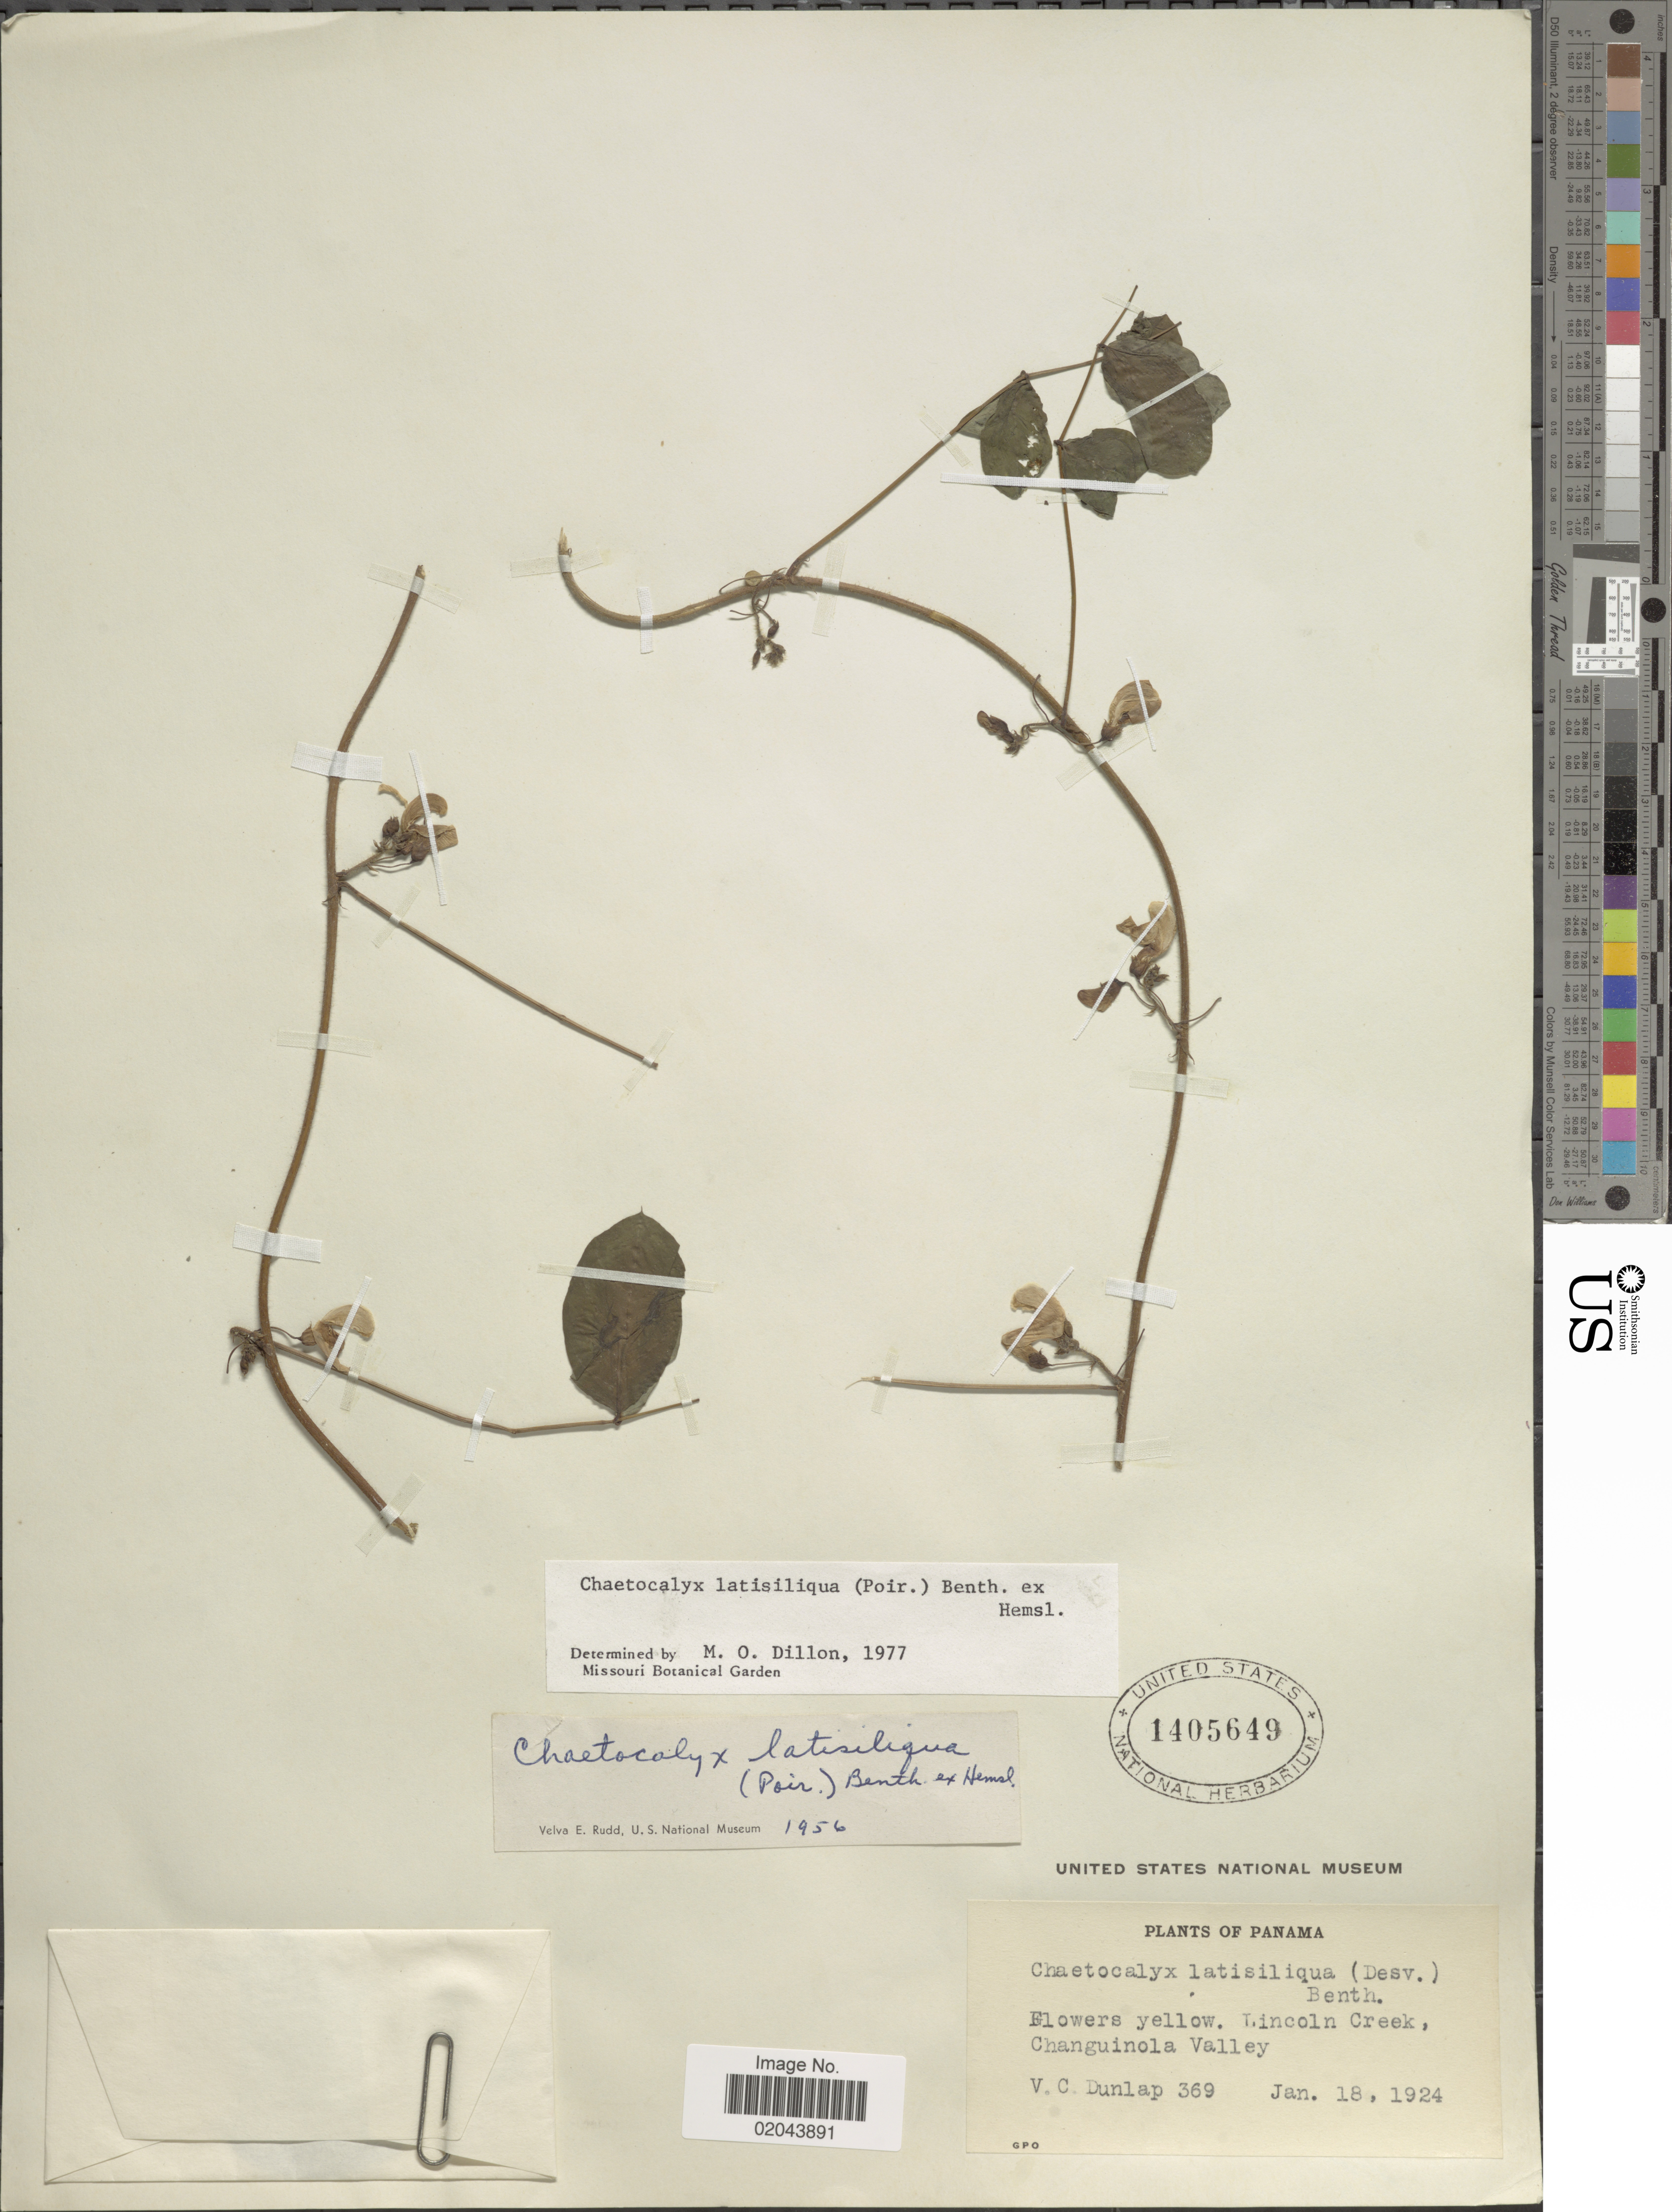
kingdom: Plantae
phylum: Tracheophyta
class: Magnoliopsida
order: Fabales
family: Fabaceae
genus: Chaetocalyx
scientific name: Chaetocalyx latisiliqua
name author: (Poir.) Benth. ex Hemsl.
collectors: V. C. Dunlap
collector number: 69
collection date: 1924-01-18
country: Panama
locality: Lincoln Creek, Changuinola Valley.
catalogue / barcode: US 1405649